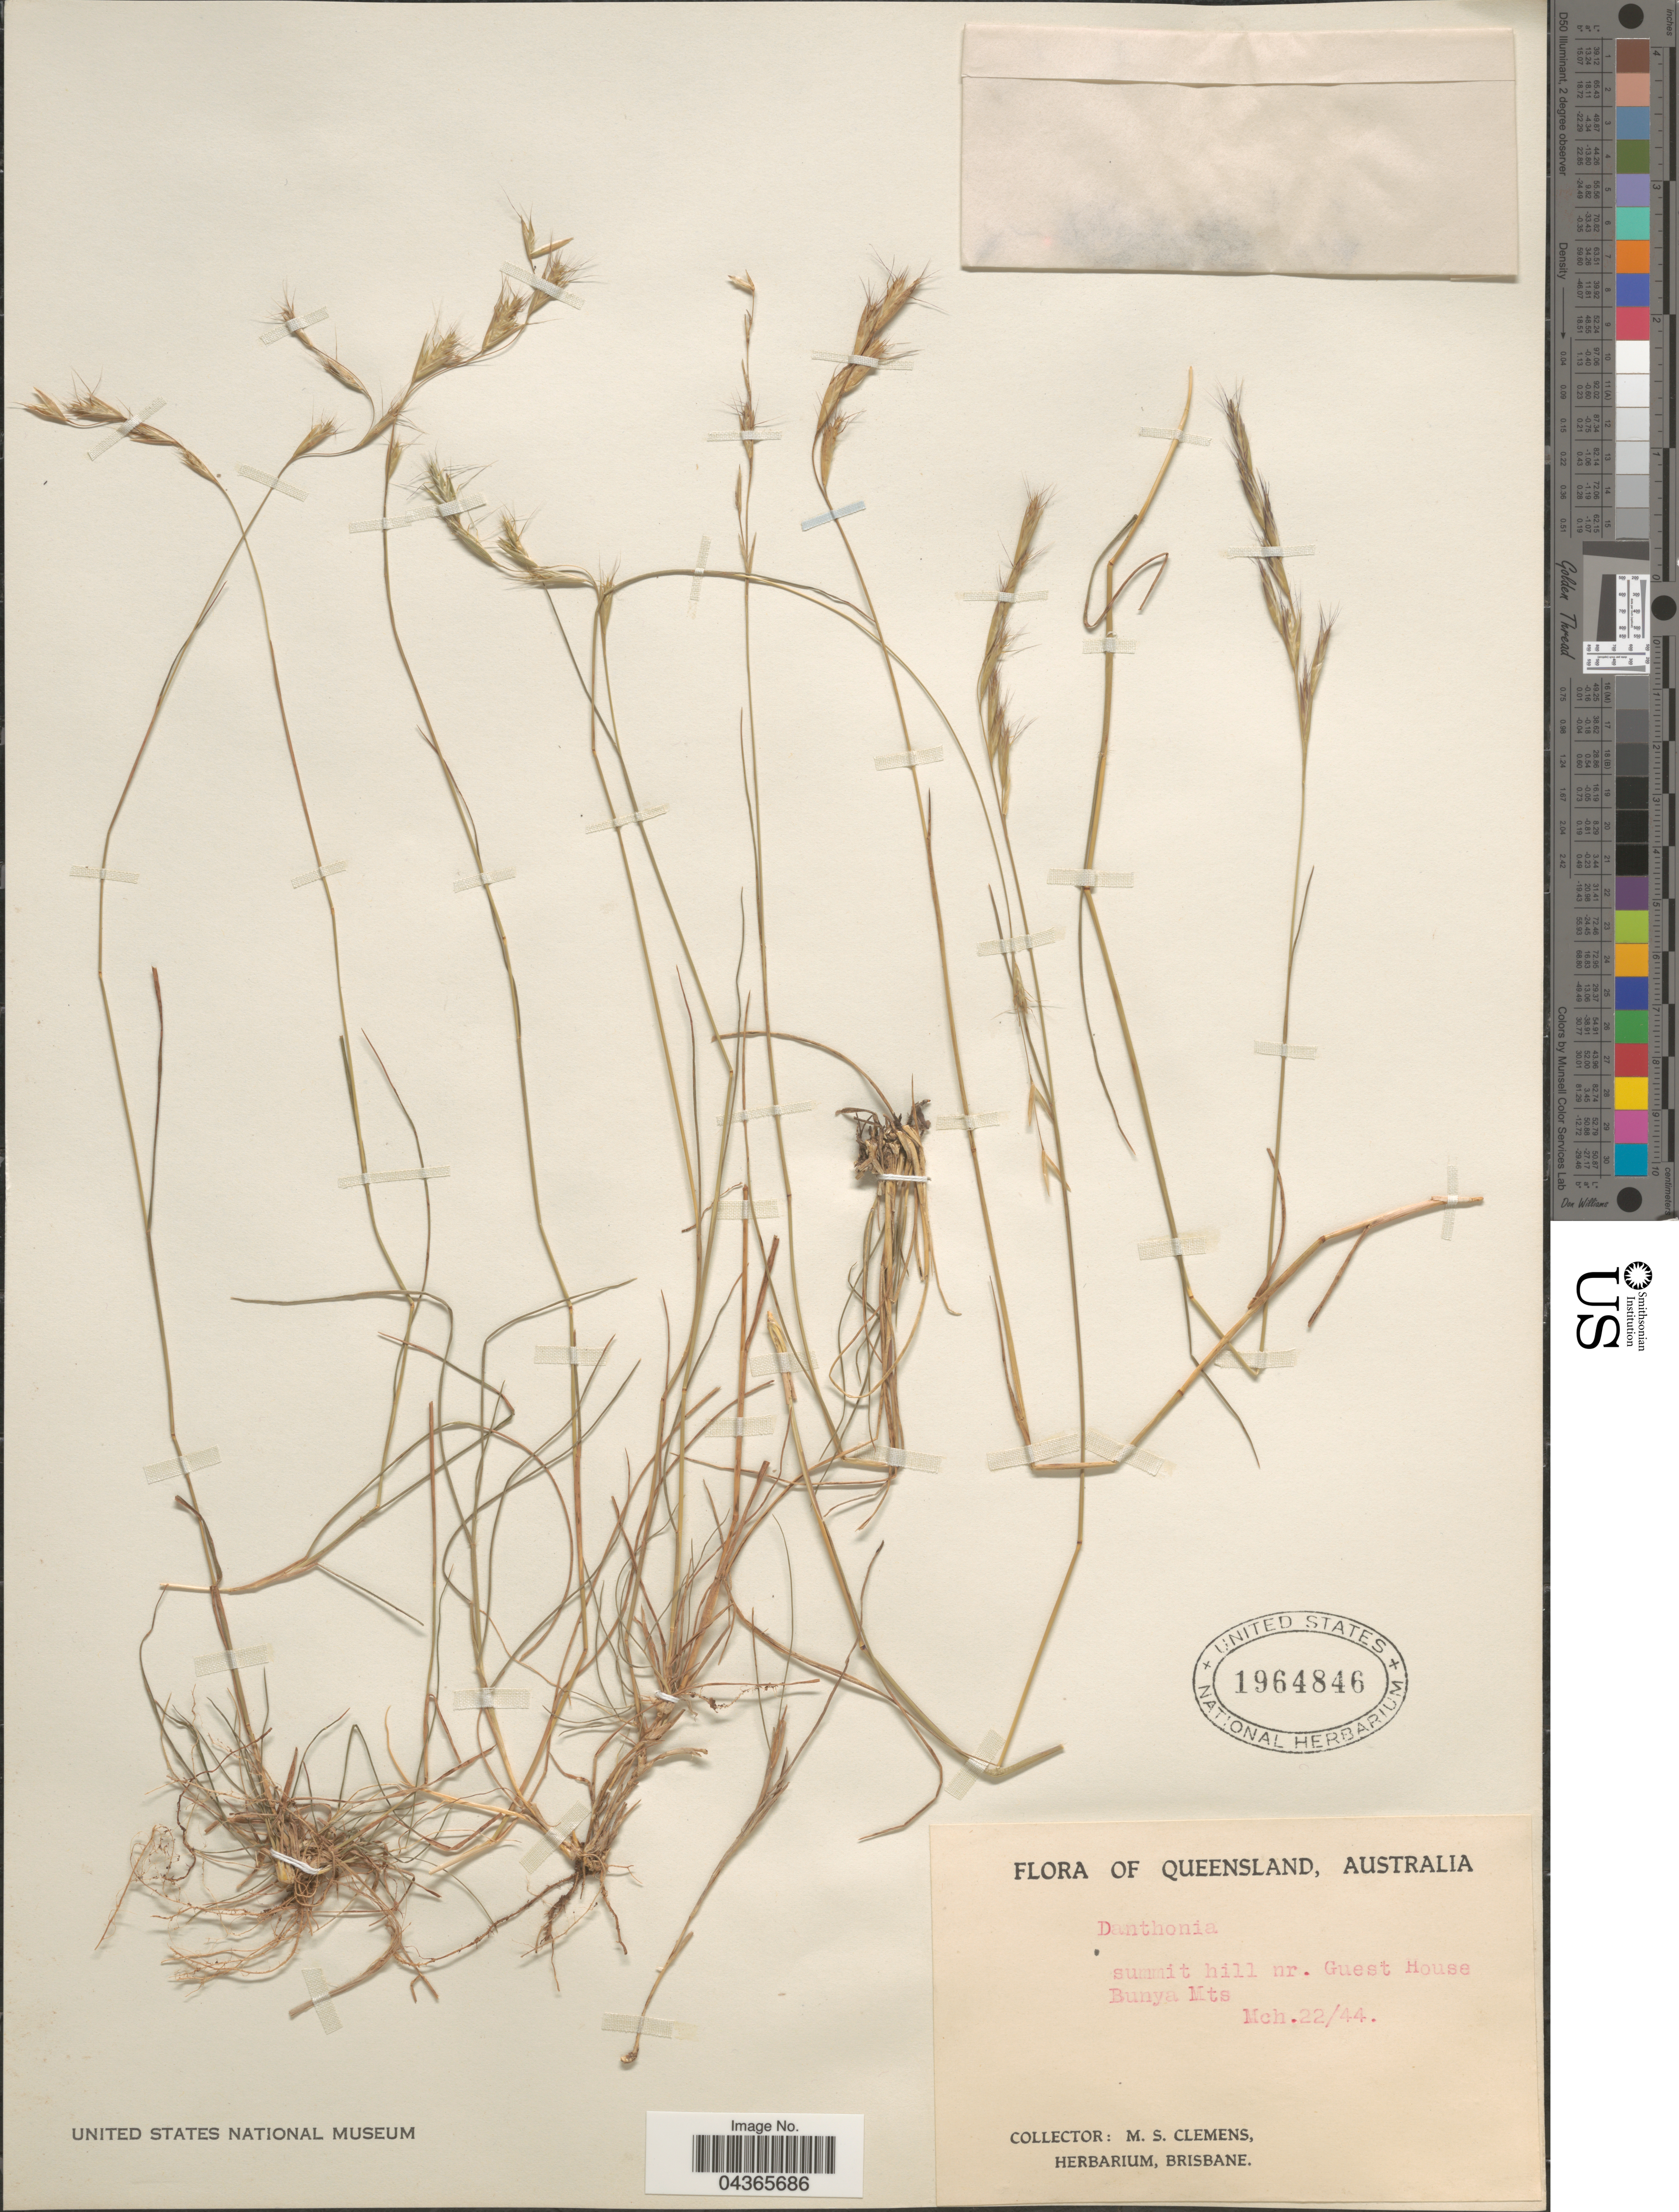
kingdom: Plantae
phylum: Tracheophyta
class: Liliopsida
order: Poales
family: Poaceae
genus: Rytidosperma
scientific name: Rytidosperma sp.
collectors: M. S. Clemens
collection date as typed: Transcribed d/m/y: 22/3/44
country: Australia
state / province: Queensland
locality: Summit hill nr. Guest House. Bunya Mts.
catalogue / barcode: US 1964846